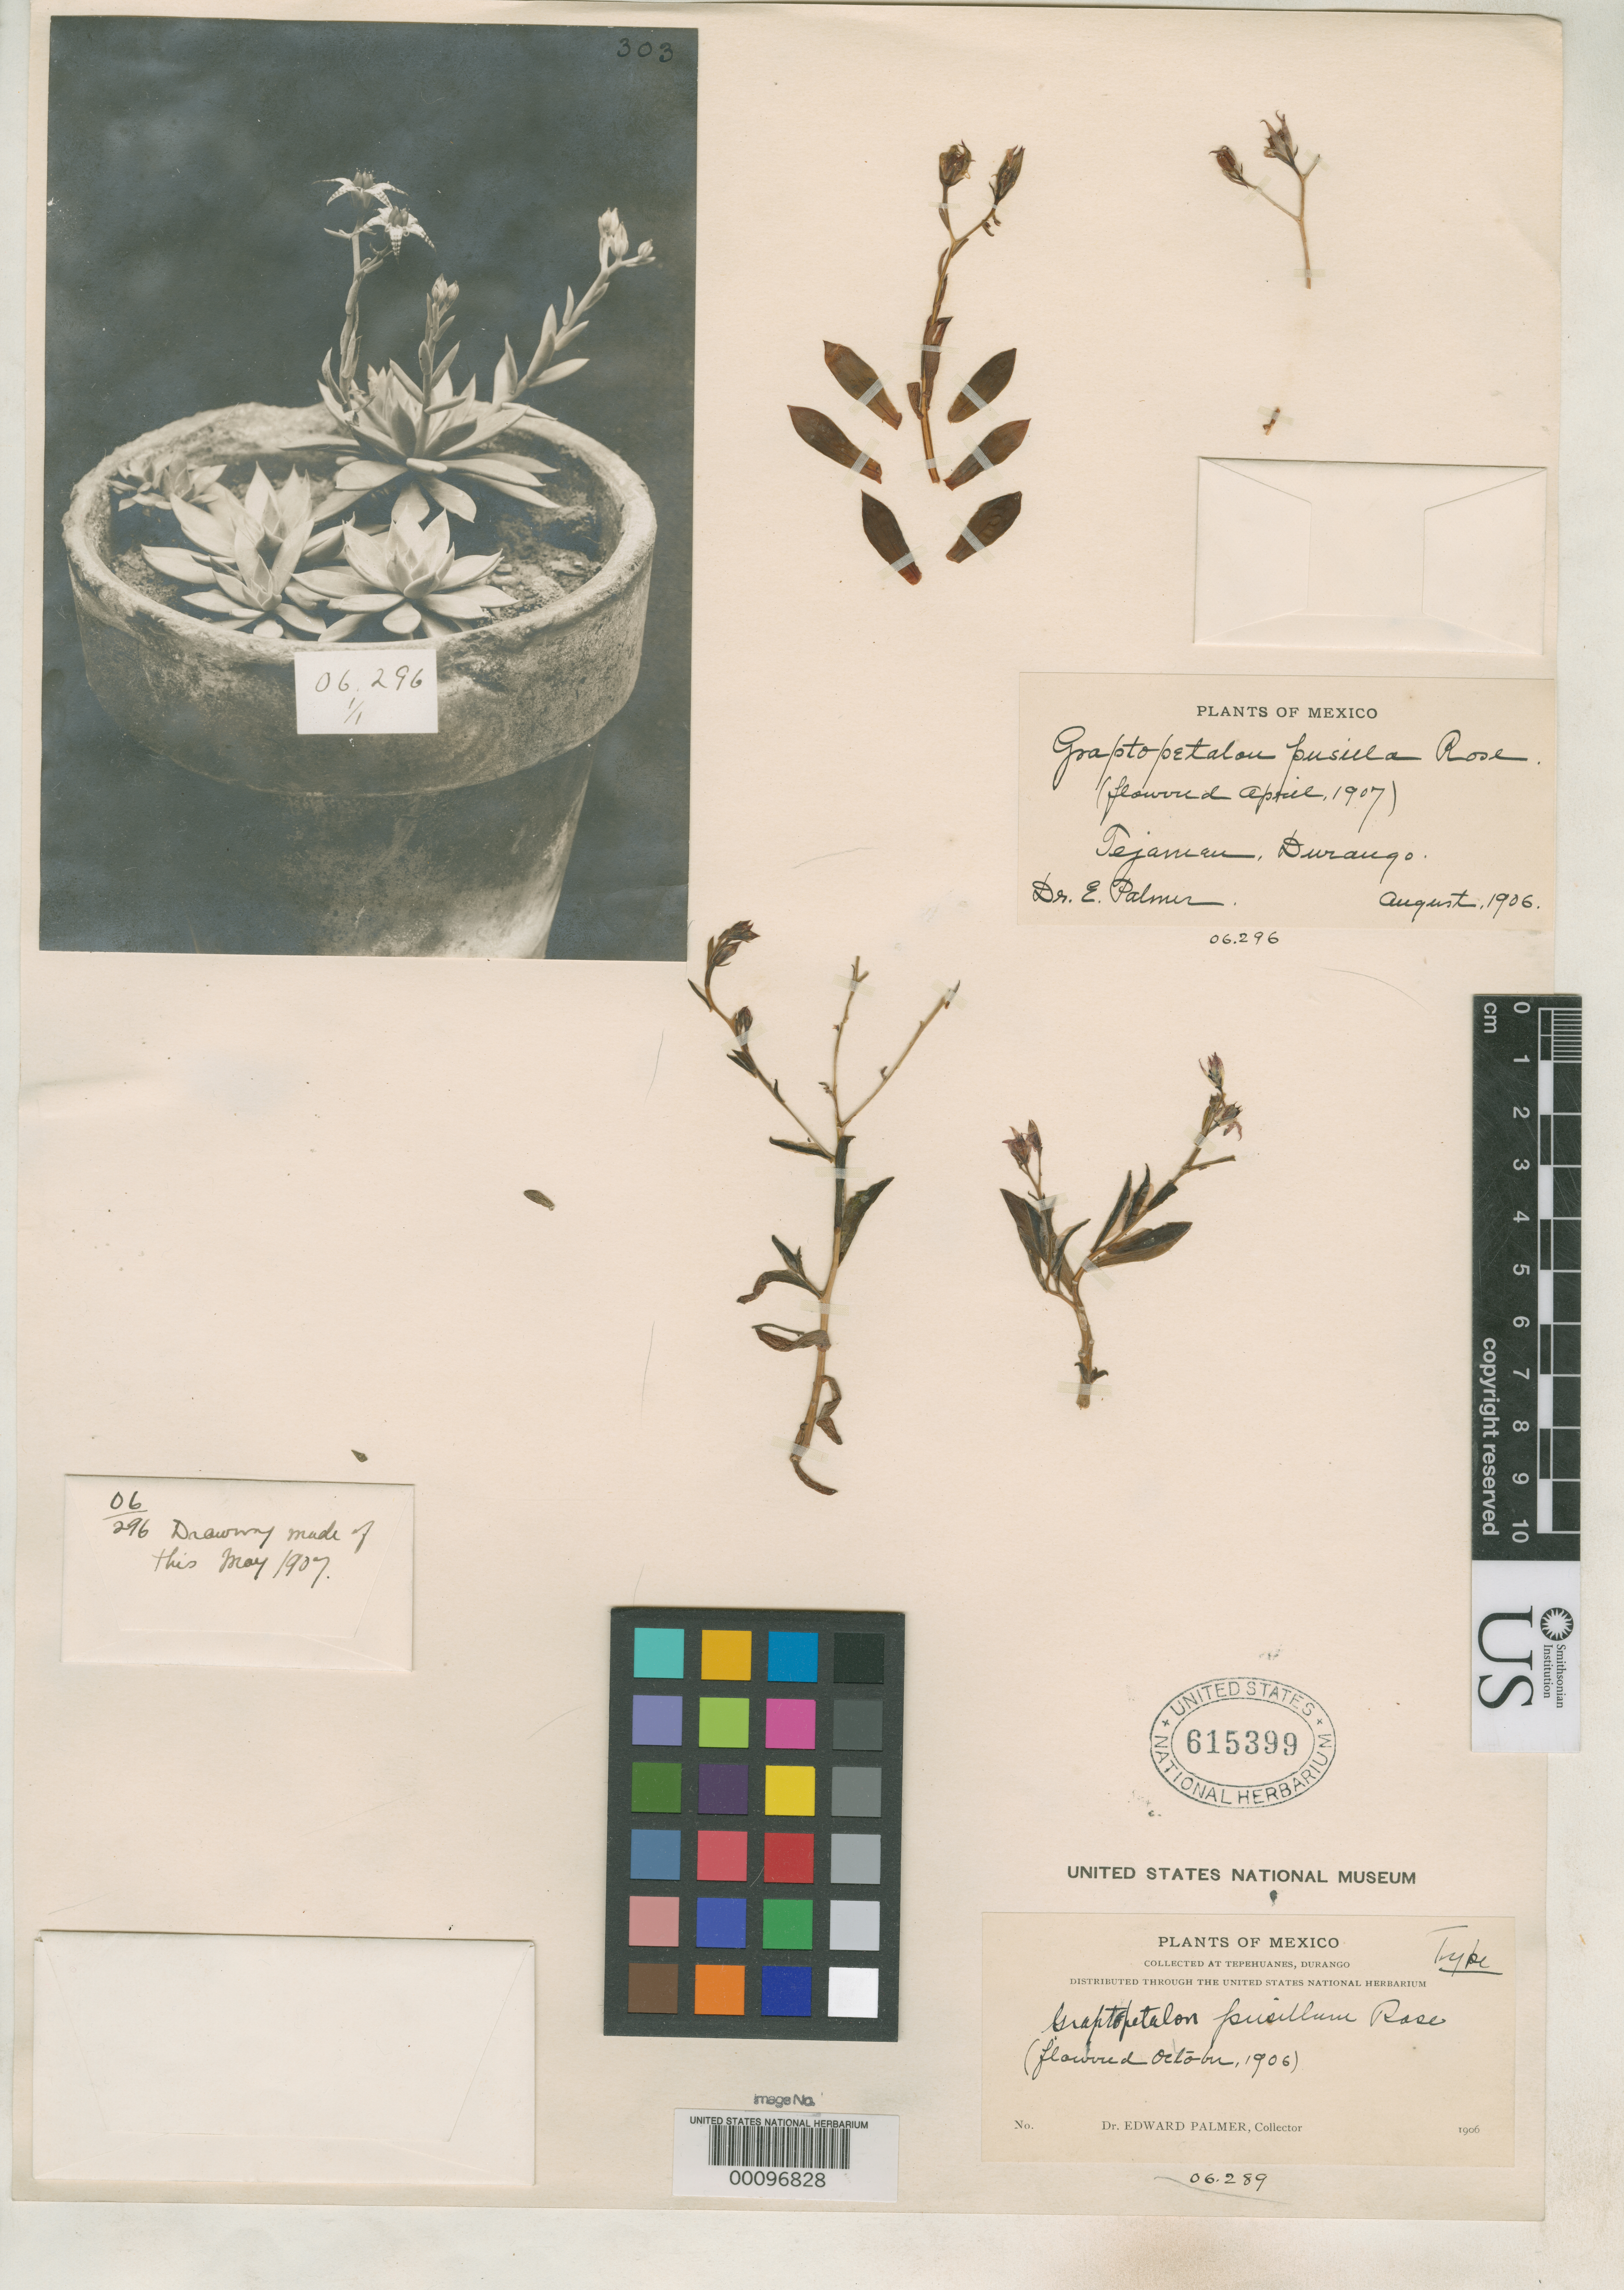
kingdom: Plantae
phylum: Tracheophyta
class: Magnoliopsida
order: Saxifragales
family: Crassulaceae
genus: Graptopetalum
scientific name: Graptopetalum pusillum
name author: Rose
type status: Holotype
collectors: E. Palmer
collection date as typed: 1906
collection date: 1906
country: Mexico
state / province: Durango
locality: Cultivated in Washington,D.C.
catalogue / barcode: US 615399